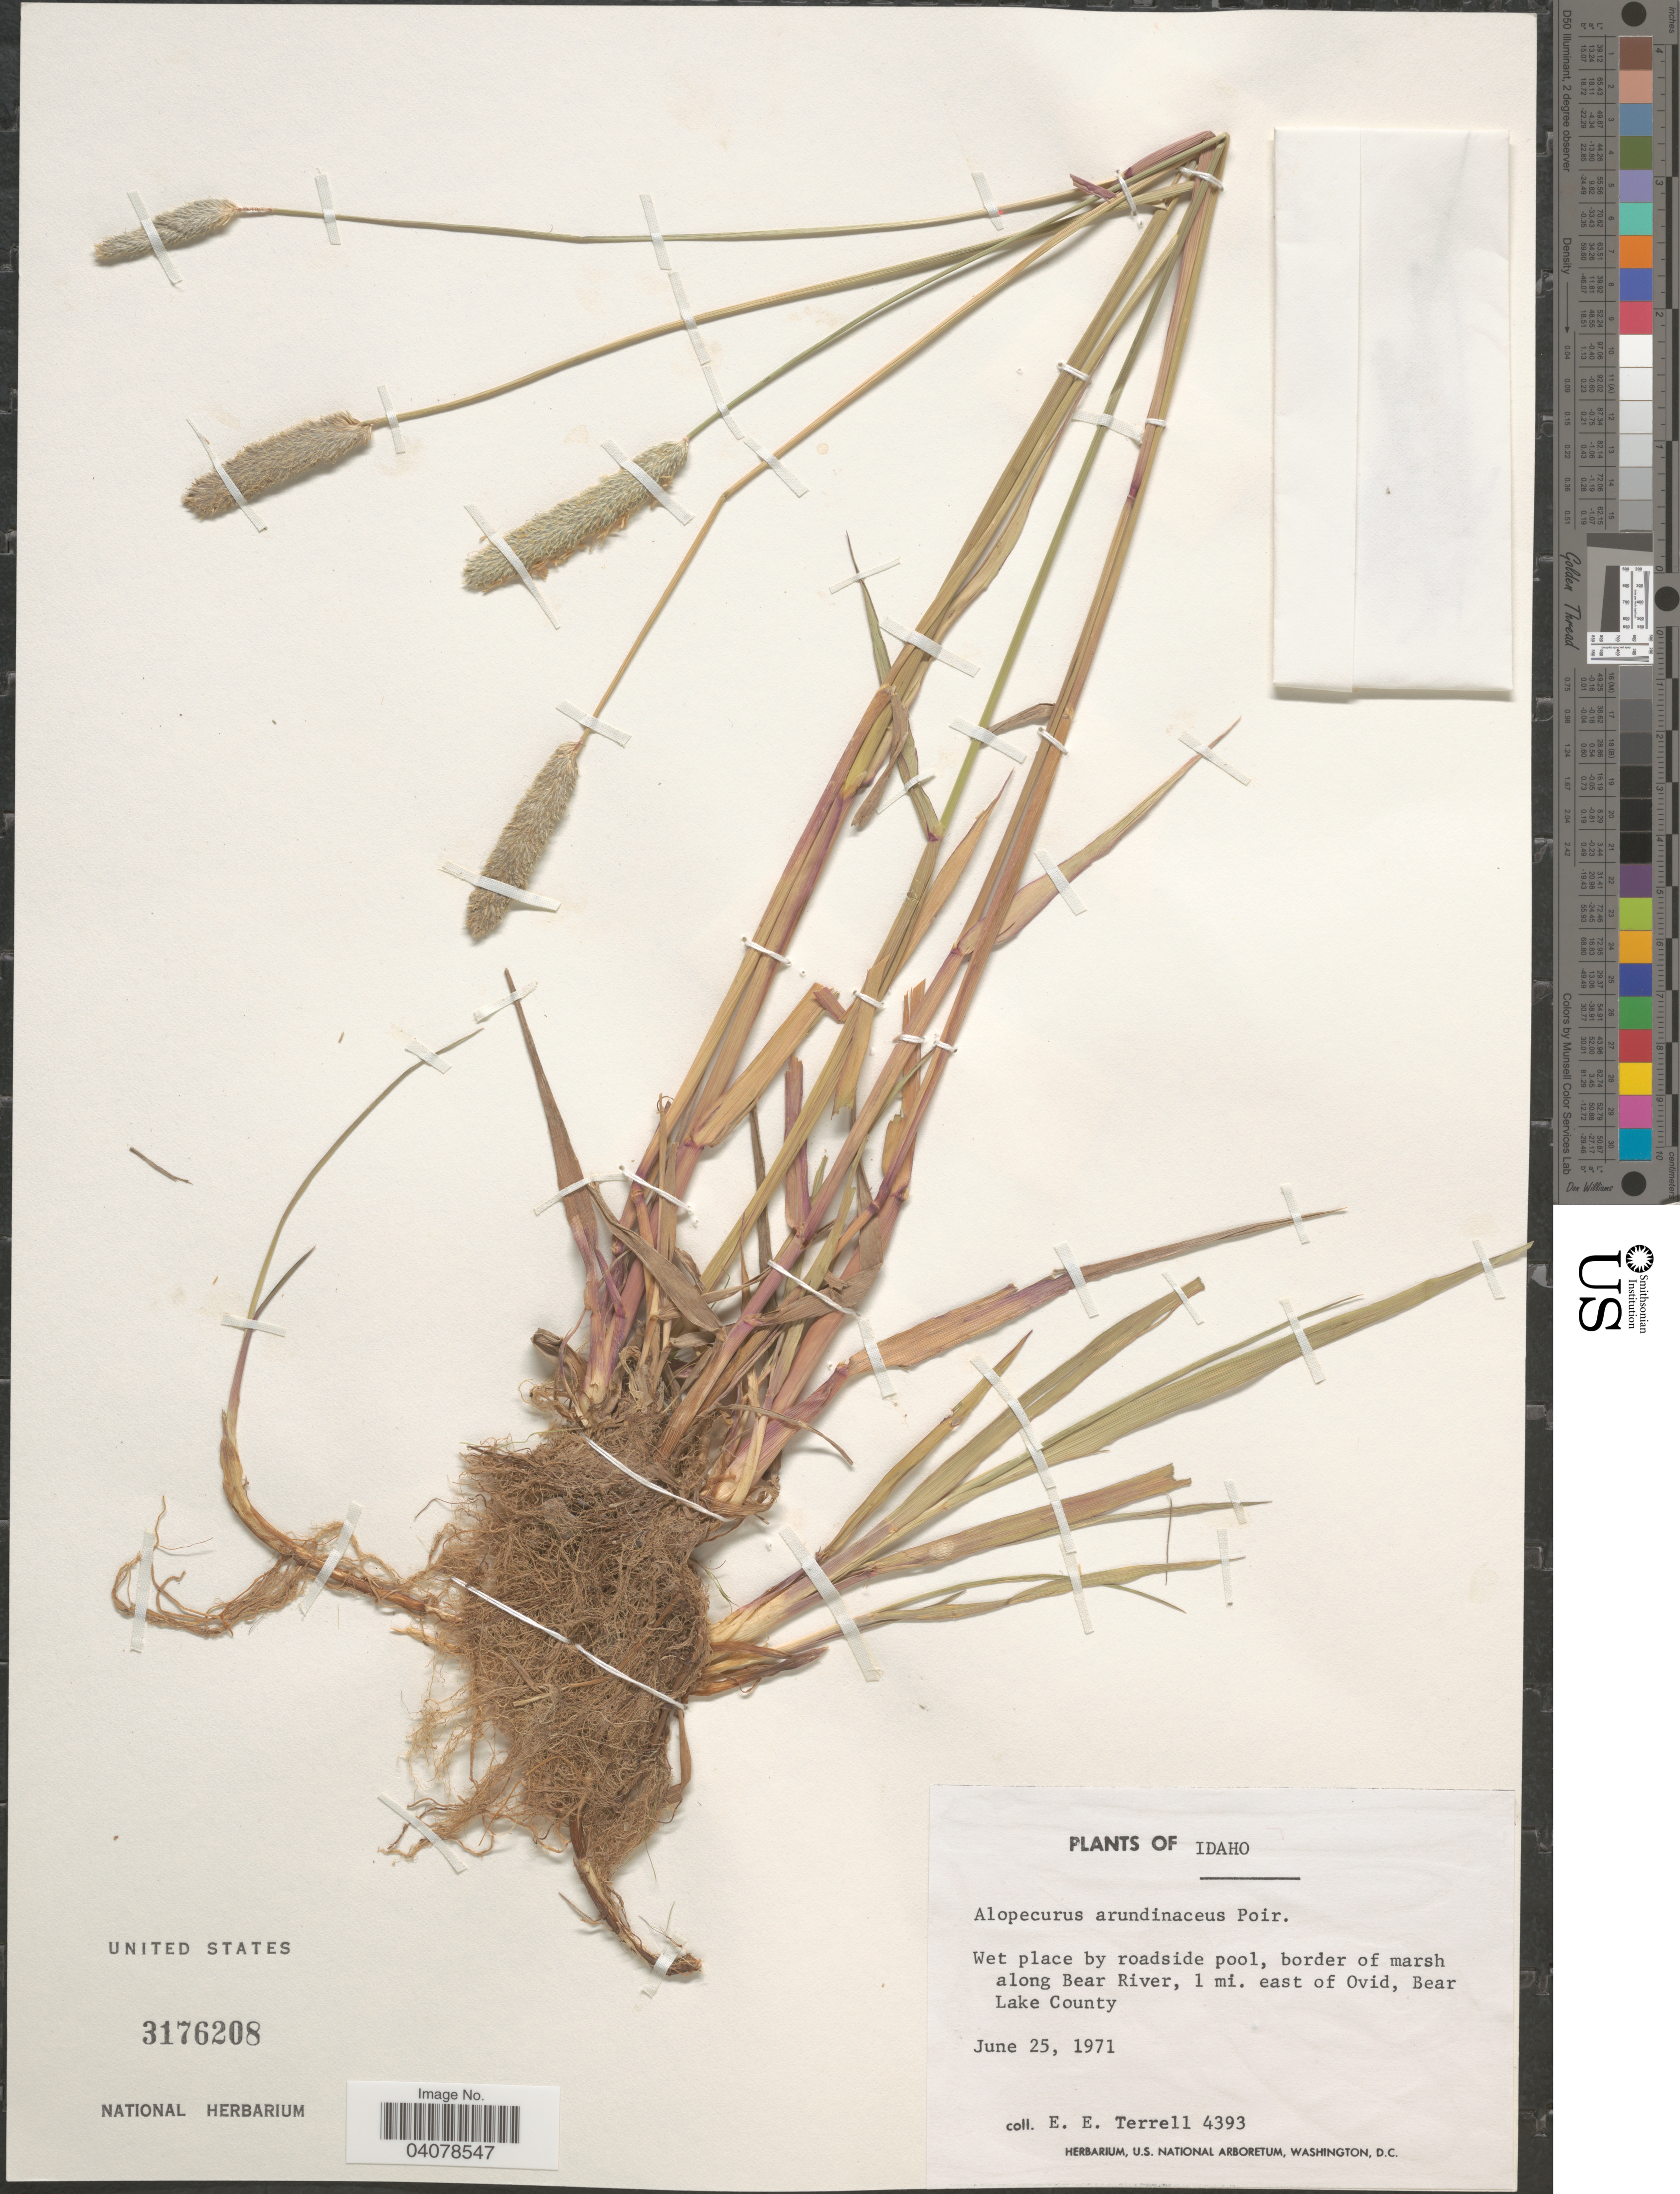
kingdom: Plantae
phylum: Tracheophyta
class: Liliopsida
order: Poales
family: Poaceae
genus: Alopecurus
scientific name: Alopecurus arundinaceus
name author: Poir.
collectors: E. E. Terrell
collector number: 4393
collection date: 1971-06-25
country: United States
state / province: Idaho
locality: Wet place by roadside pool, border of Marsh along Bear River, 1 mi. east of Ovid, Bear Lake County.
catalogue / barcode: US 3176208